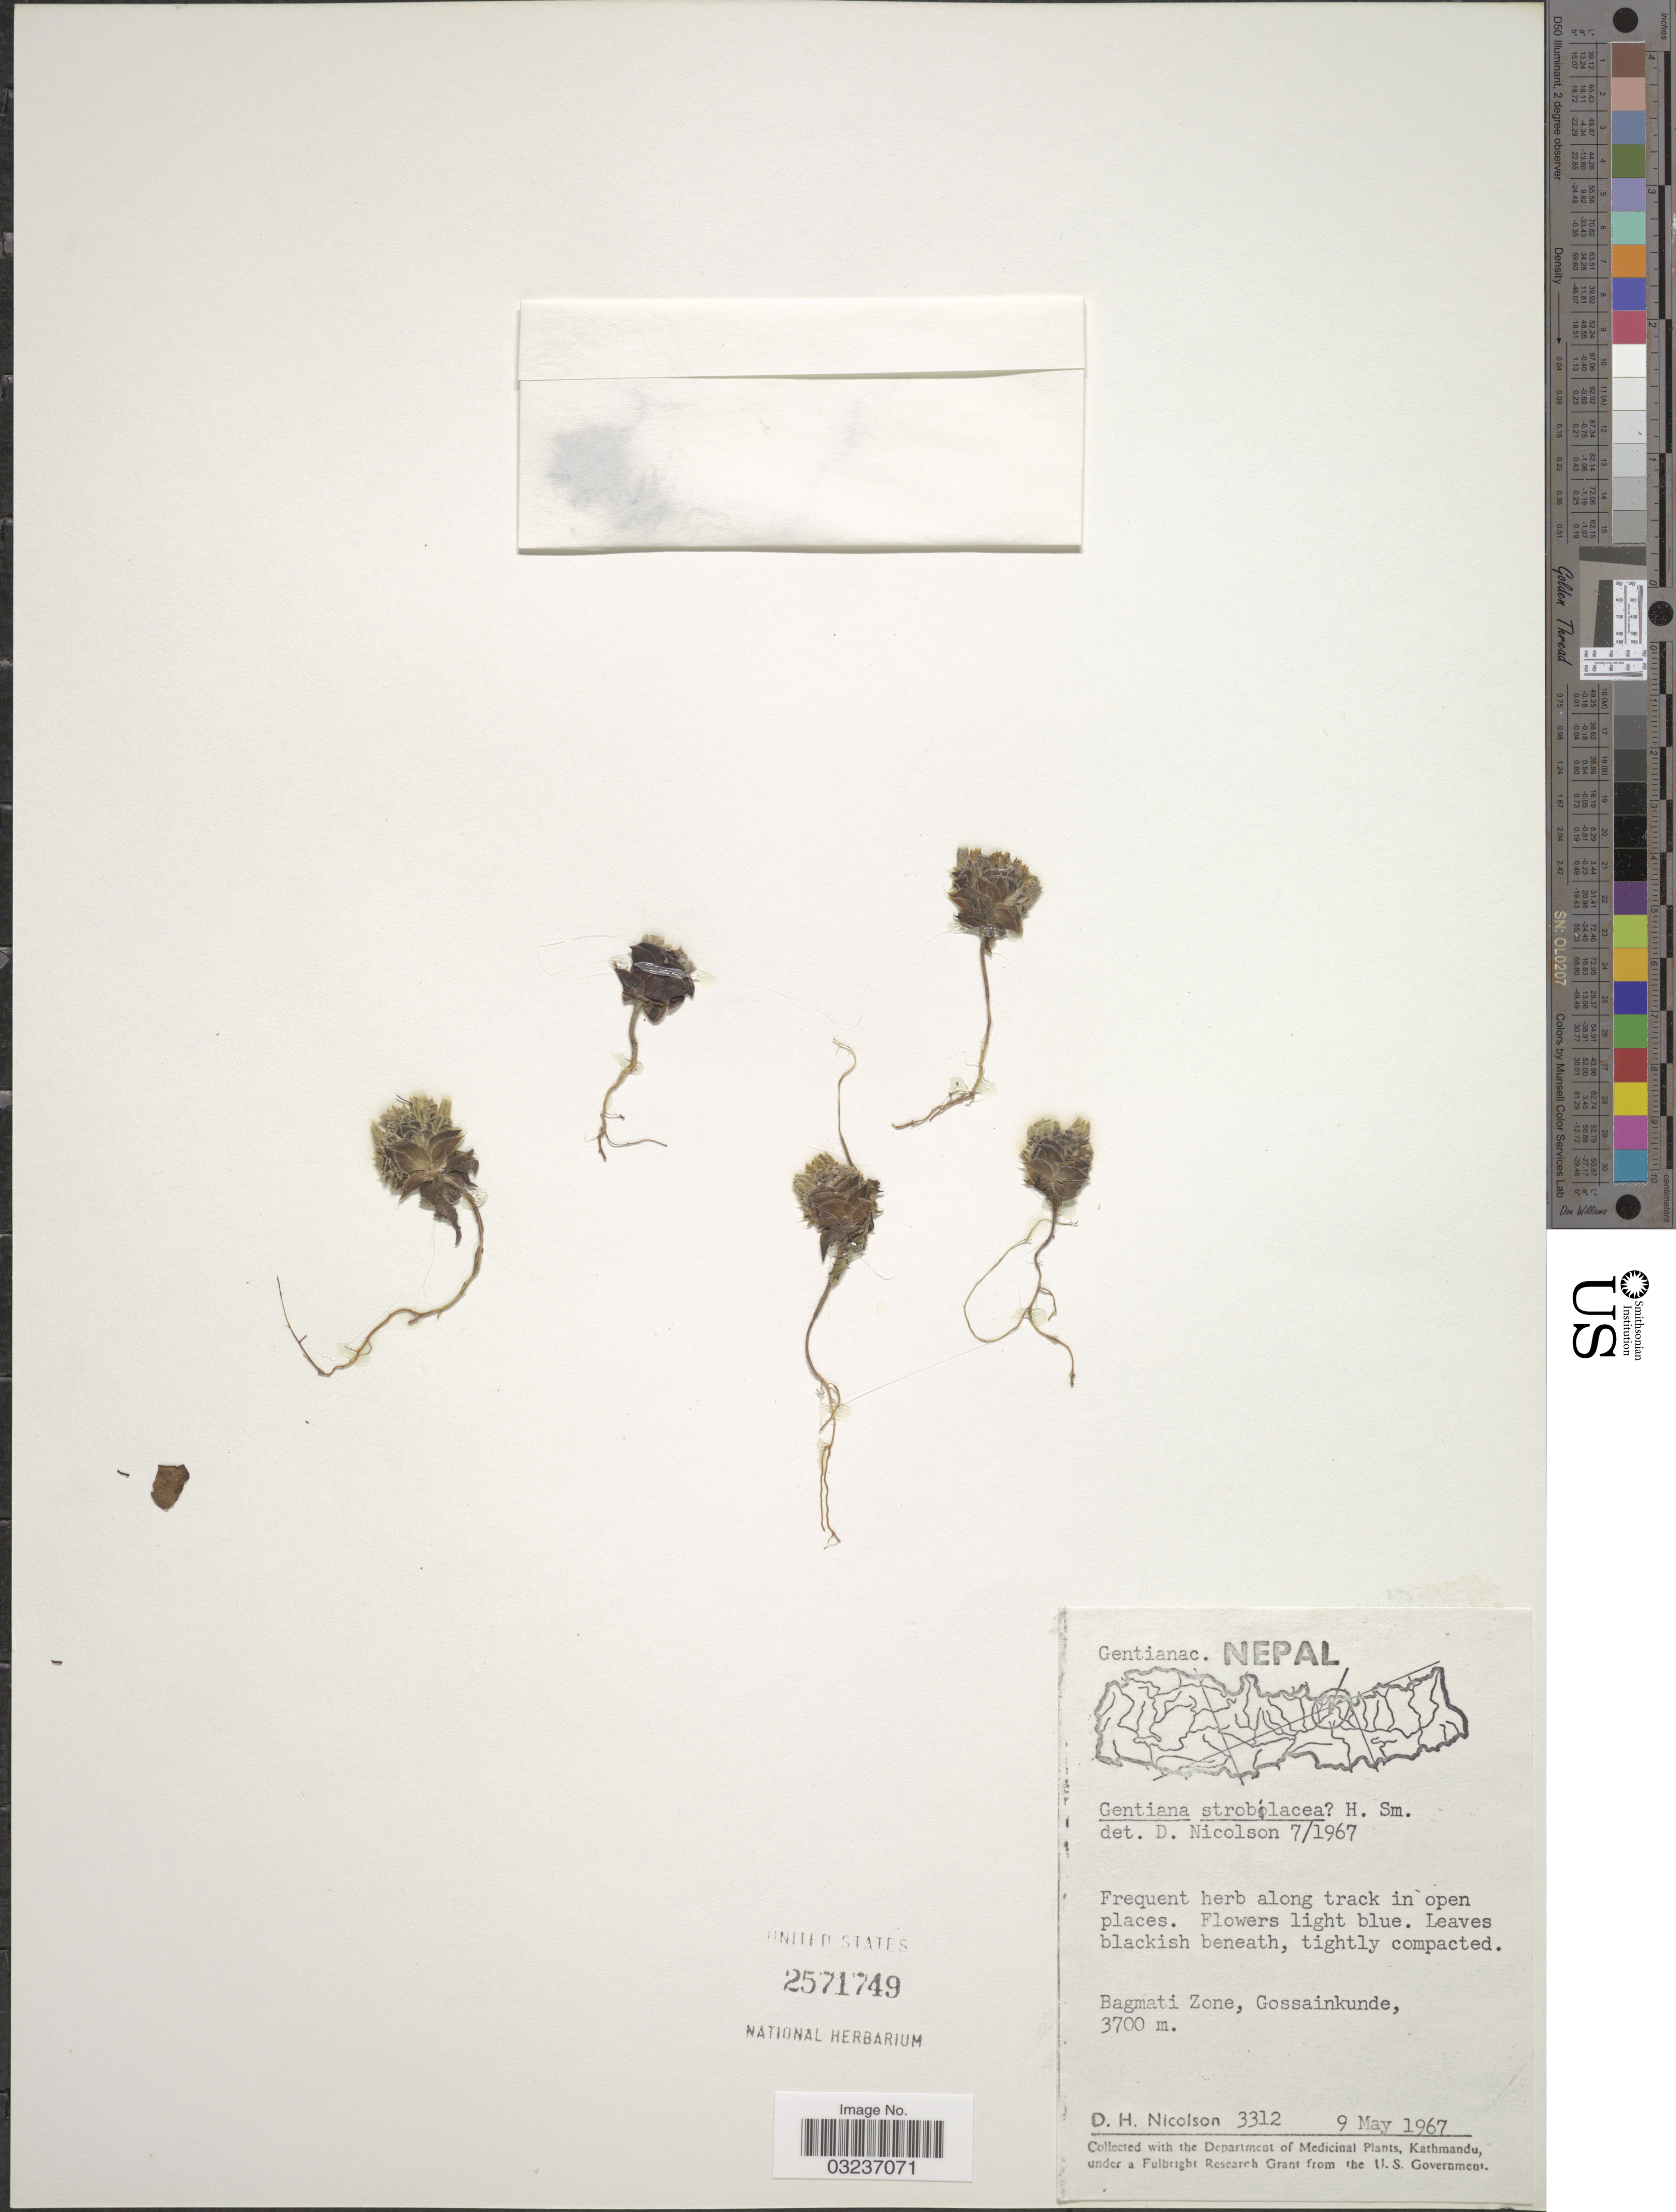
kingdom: Plantae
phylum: Tracheophyta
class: Magnoliopsida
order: Gentianales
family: Gentianaceae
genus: Gentiana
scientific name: Gentiana strobilacea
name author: Harry Sm.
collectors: D. H. Nicolson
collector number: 3312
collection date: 1967-05-09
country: Nepal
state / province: Bagmati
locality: Bagmati Zone, Gossainkunde.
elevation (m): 3700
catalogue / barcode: US 2571749